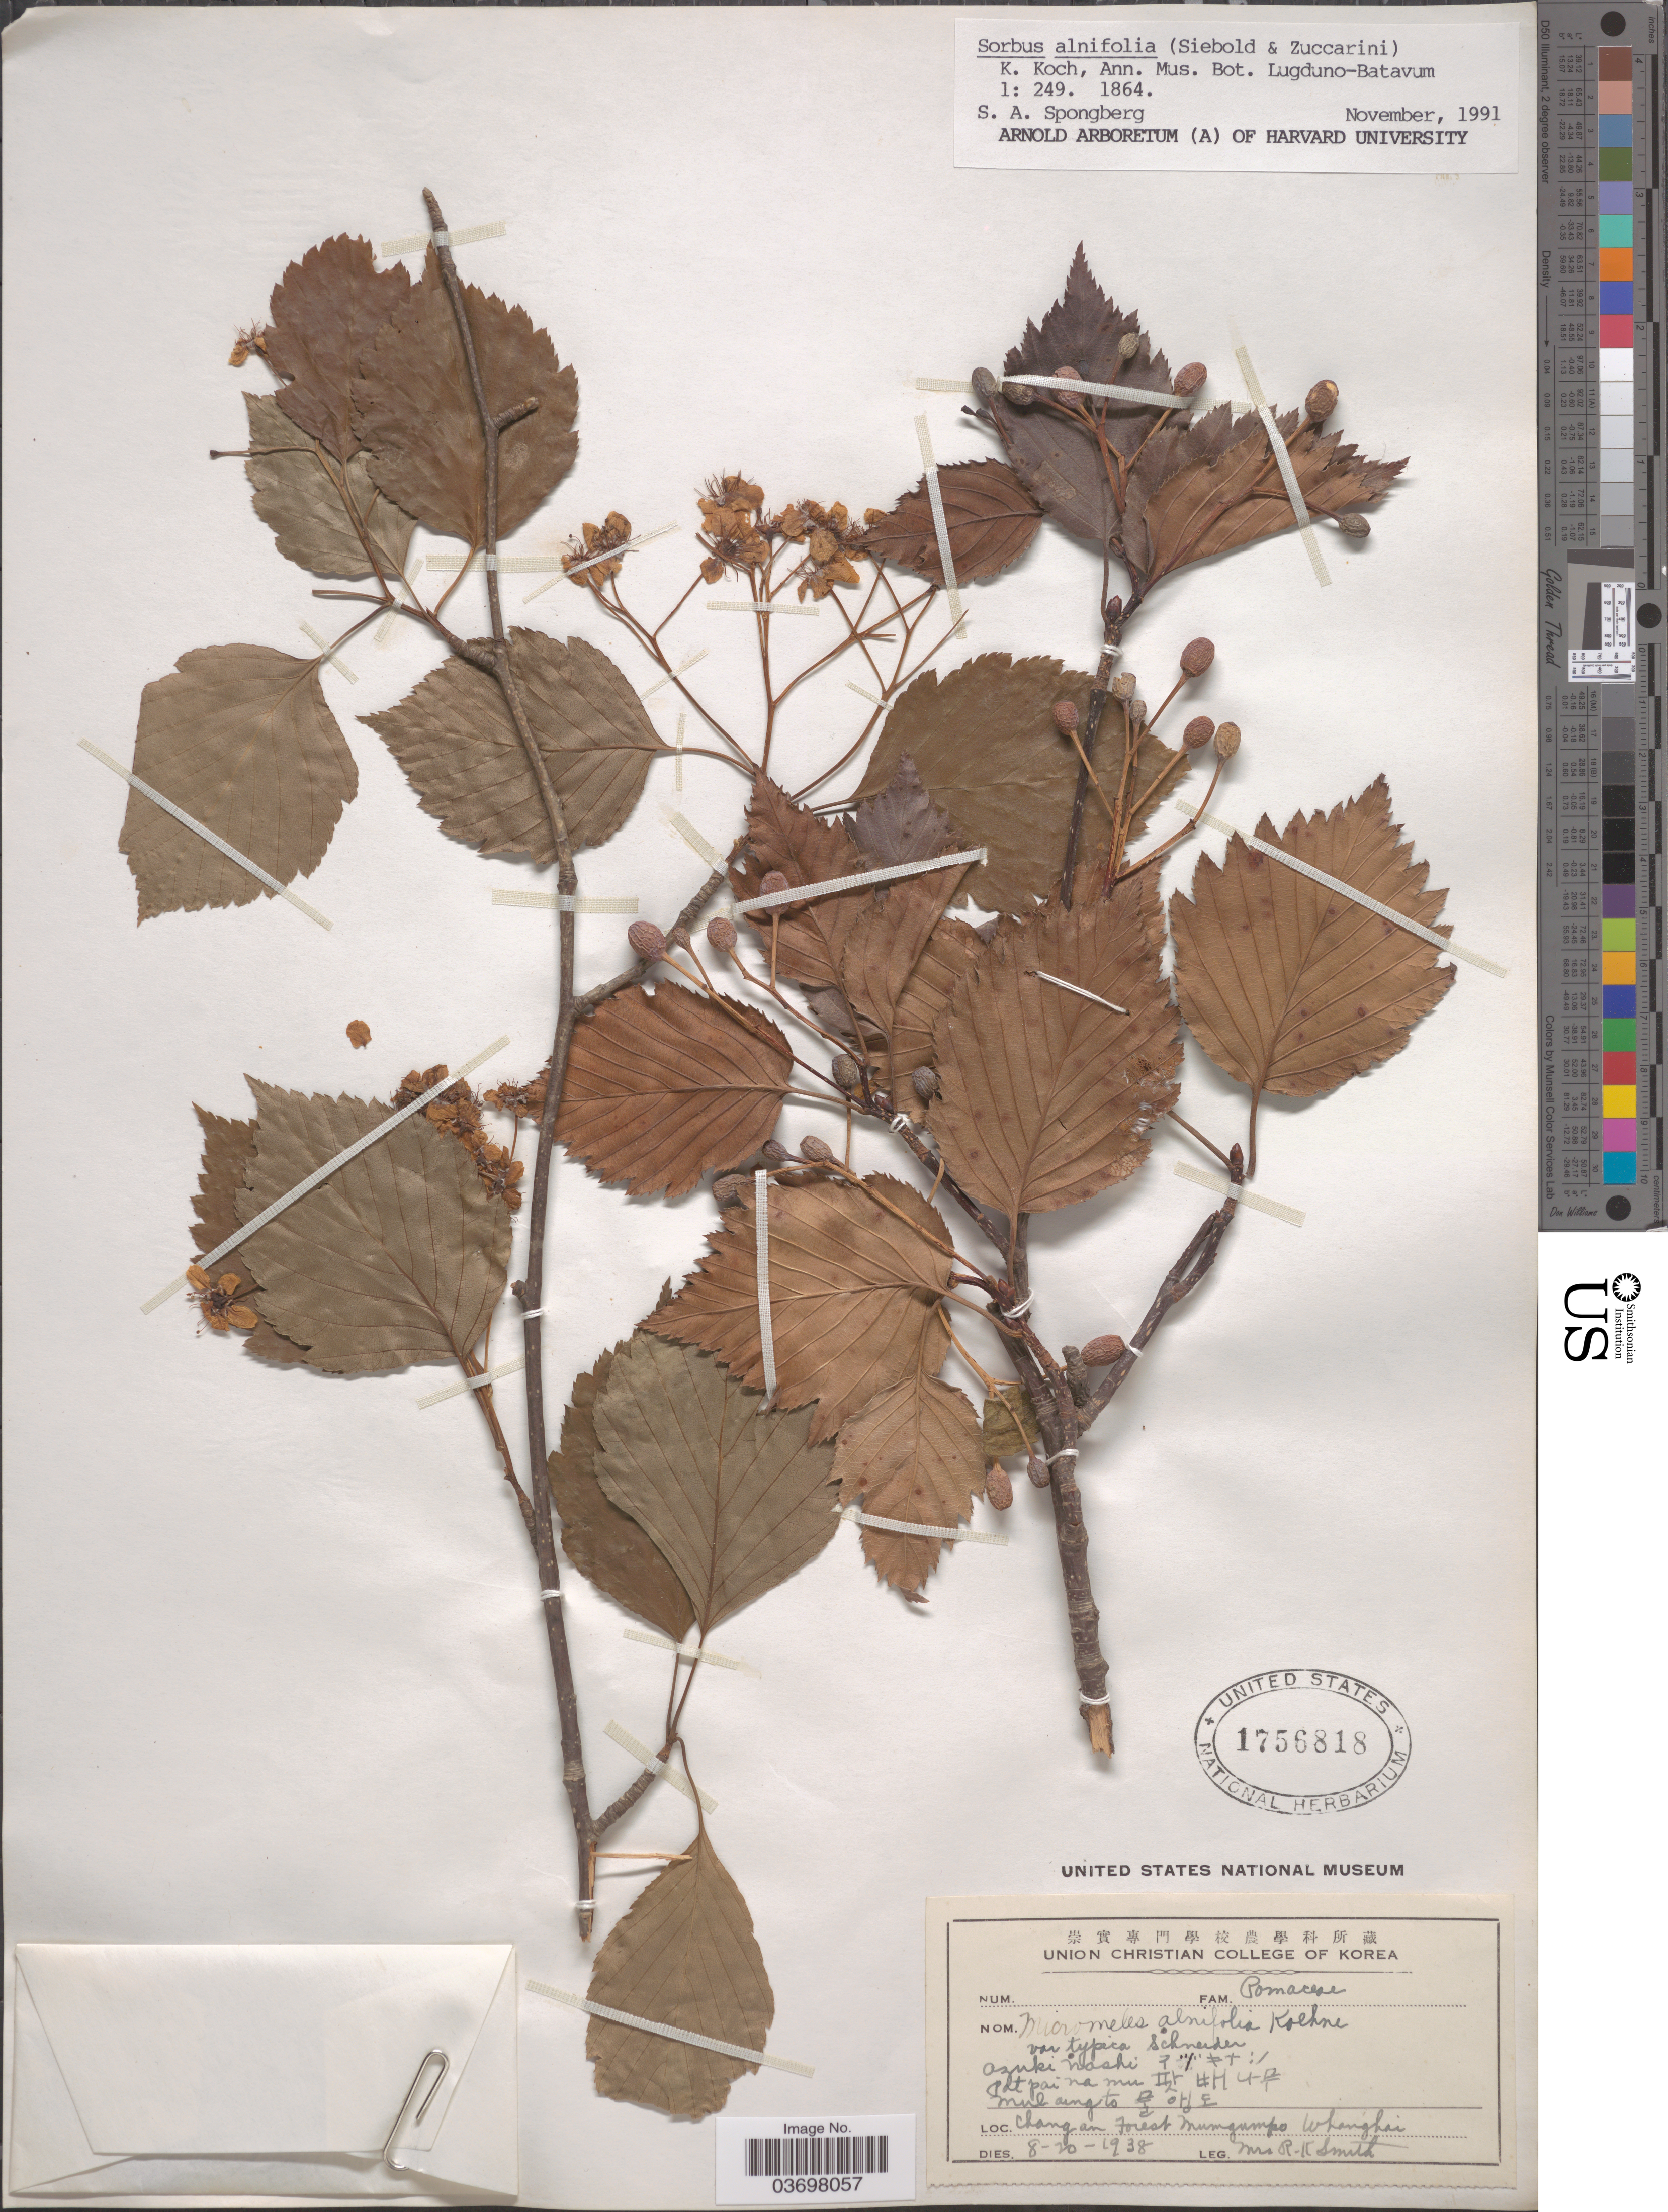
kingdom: Plantae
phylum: Tracheophyta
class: Magnoliopsida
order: Rosales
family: Rosaceae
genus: Sorbus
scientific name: Sorbus alnifolia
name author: (Siebold & Zucc.) K. Koch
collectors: Mrs. R. K. Smith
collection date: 1938-08-20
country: North Korea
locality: Changan Forest Mungumpo Whanghai.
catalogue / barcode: US 1756818